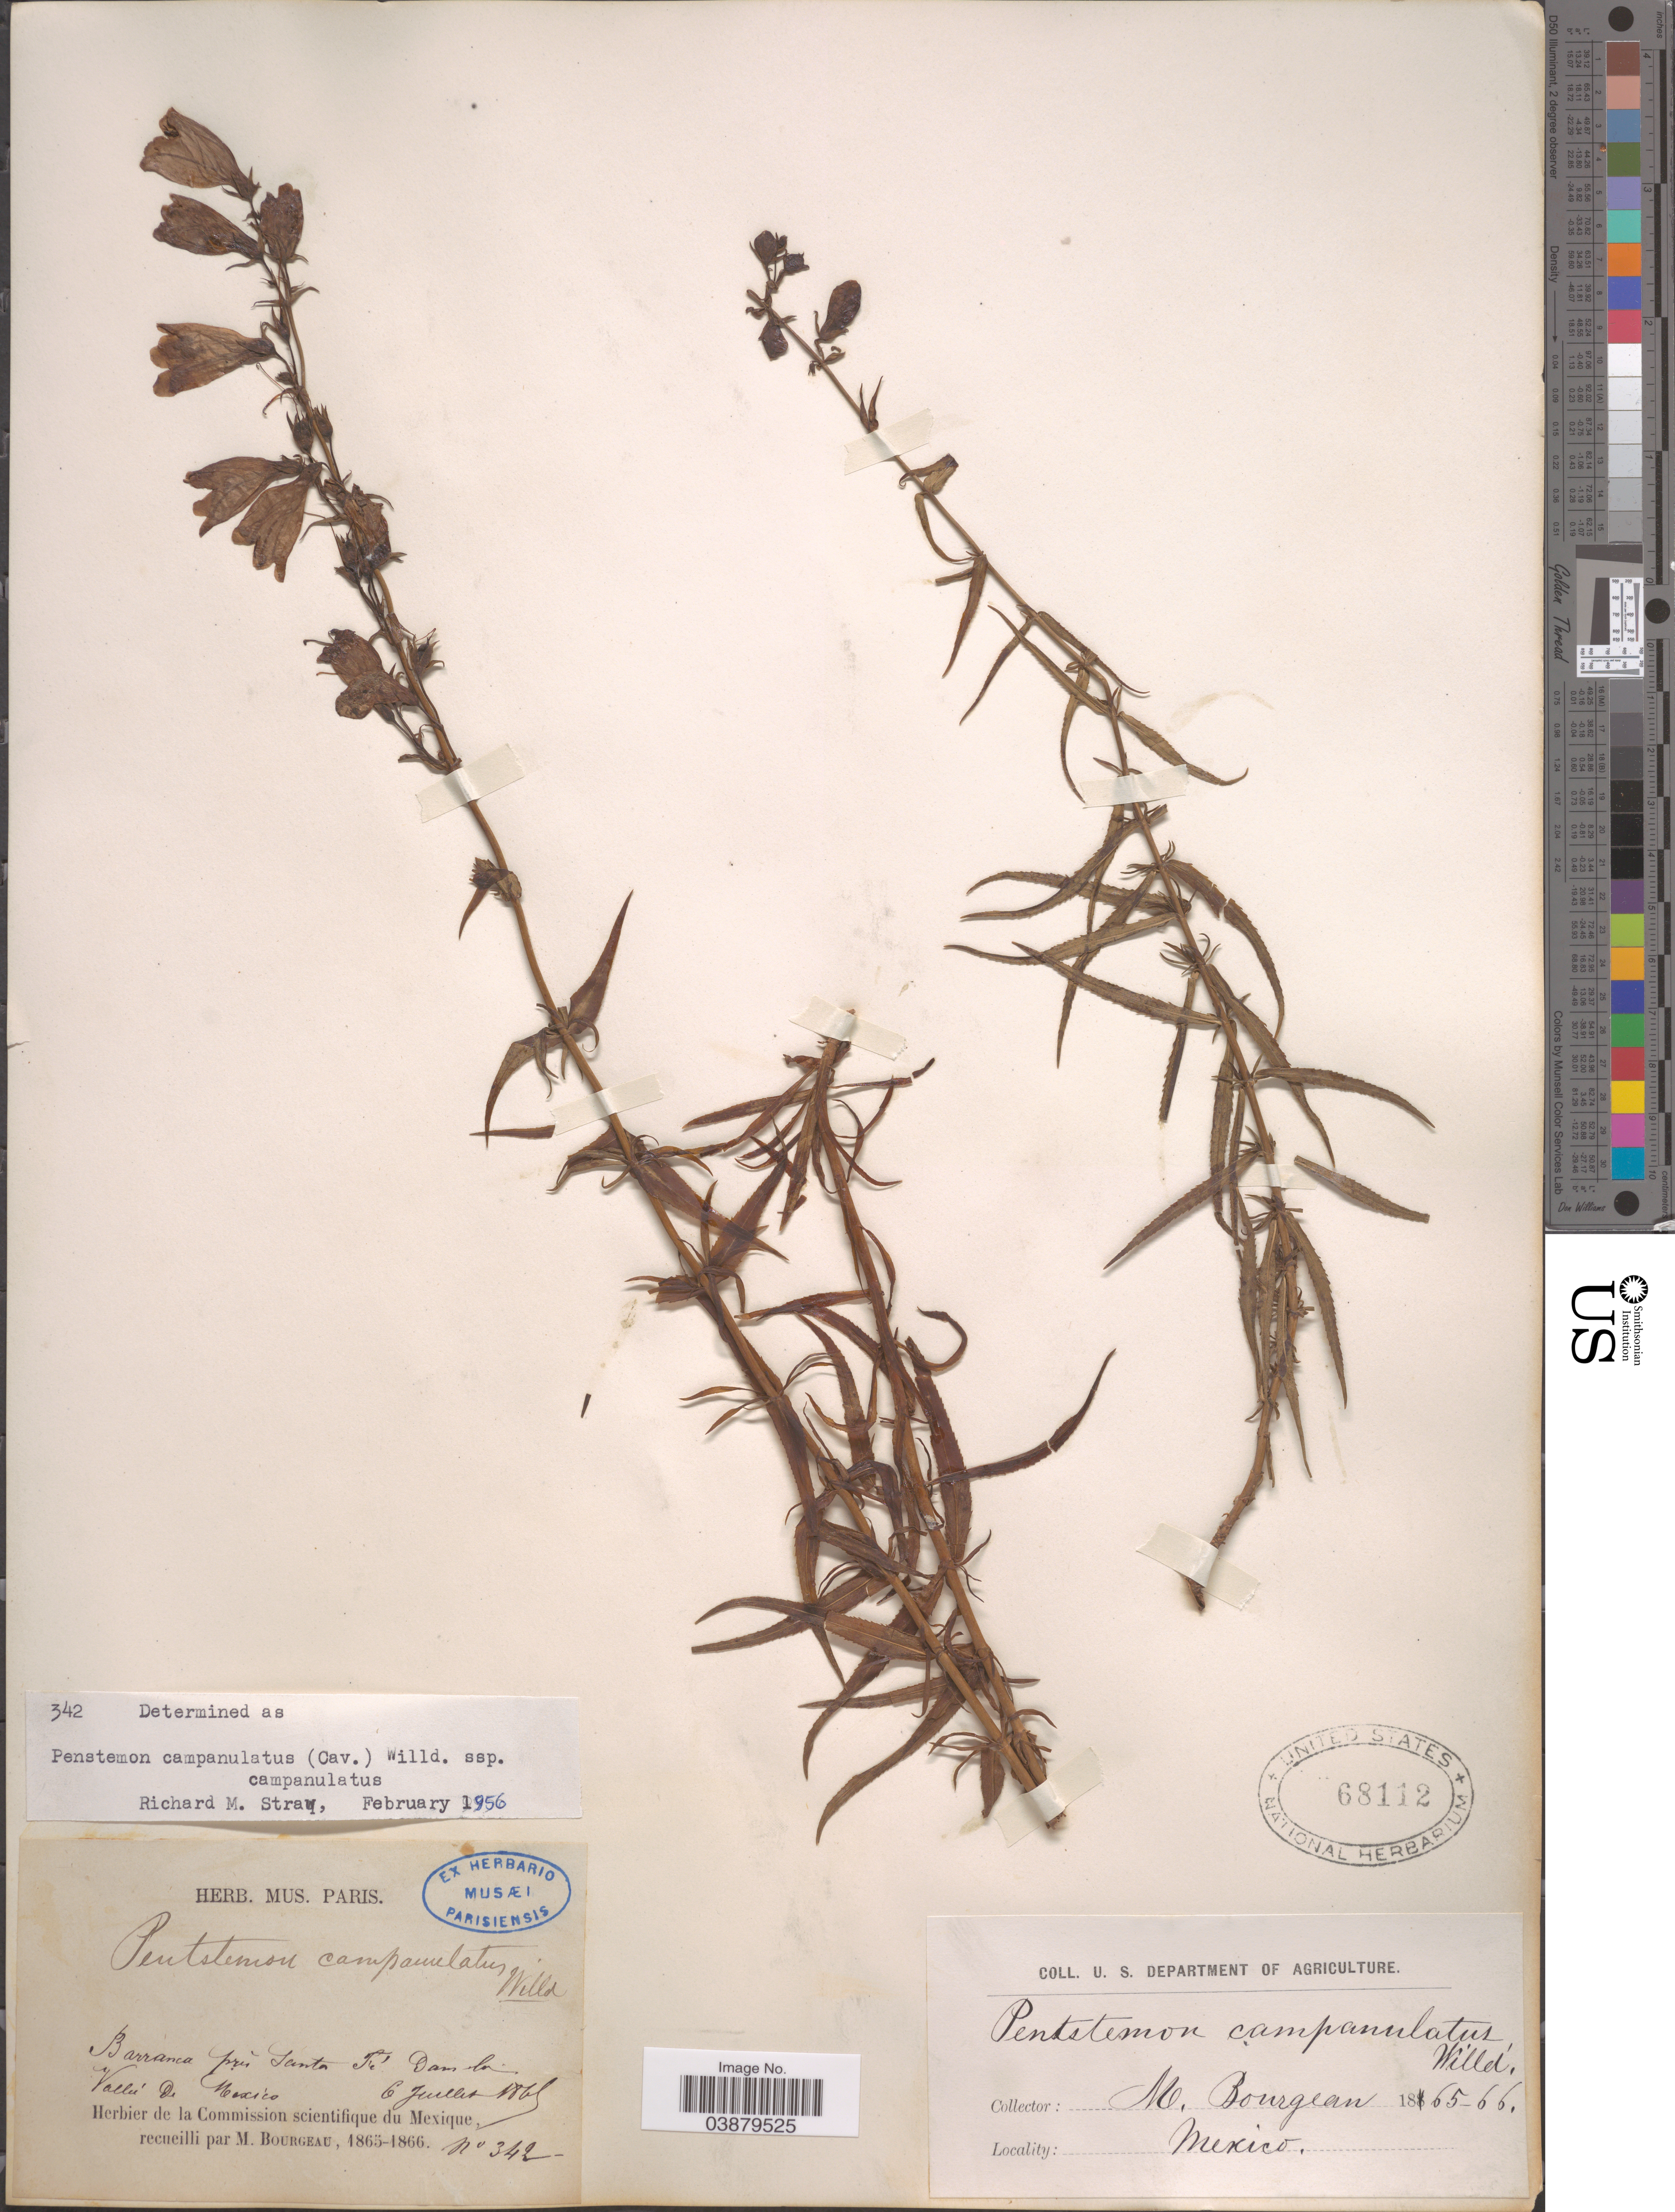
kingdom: Plantae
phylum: Tracheophyta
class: Magnoliopsida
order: Lamiales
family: Plantaginaceae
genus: Penstemon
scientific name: Penstemon campanulatus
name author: (Cav.) Willd.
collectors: M. Bourgeau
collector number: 342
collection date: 1865-07-06/1866-07-06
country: Mexico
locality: Barranca près Santa Fé. Dans le Valleé de Mexico.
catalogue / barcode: US 68112